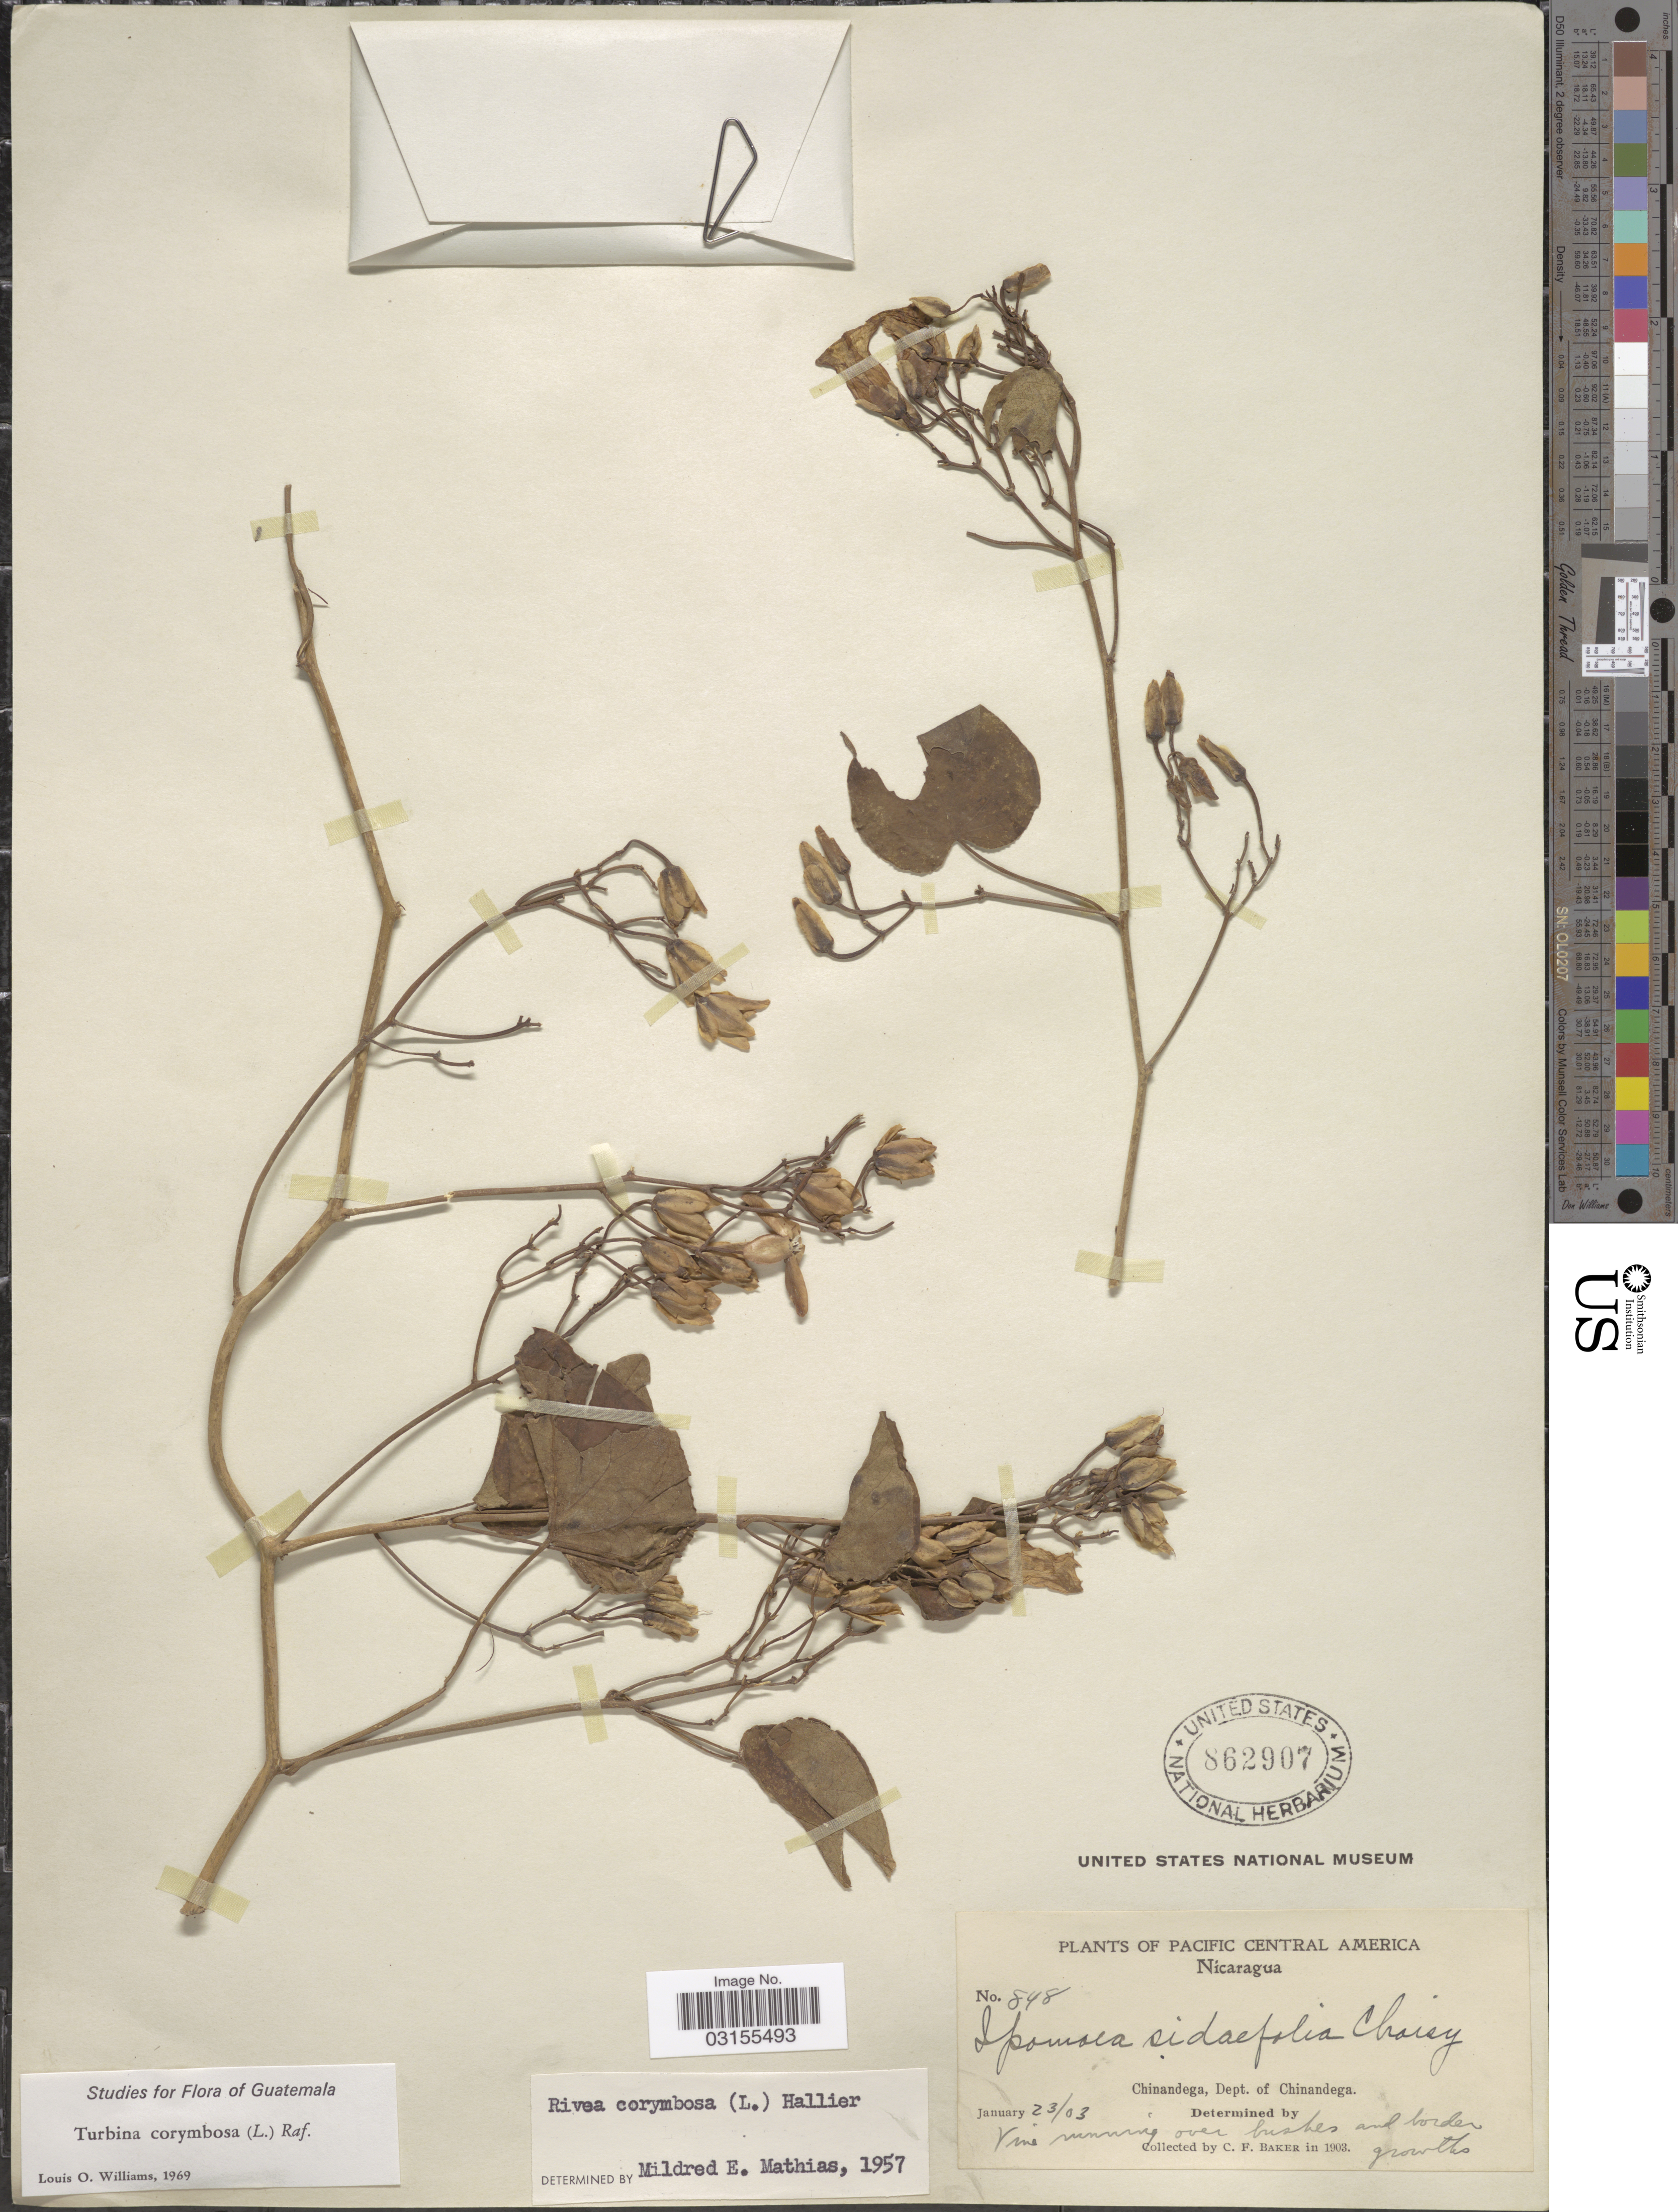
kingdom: Plantae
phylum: Tracheophyta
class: Magnoliopsida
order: Solanales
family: Convolvulaceae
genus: Turbina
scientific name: Turbina corymbosa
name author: (L.) Raf.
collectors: C. F. Baker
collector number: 848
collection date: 1903-01-23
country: Nicaragua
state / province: Chinandega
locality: Pacific Central America. Chinandega, Dept. of Chinandega.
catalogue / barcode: US 862907